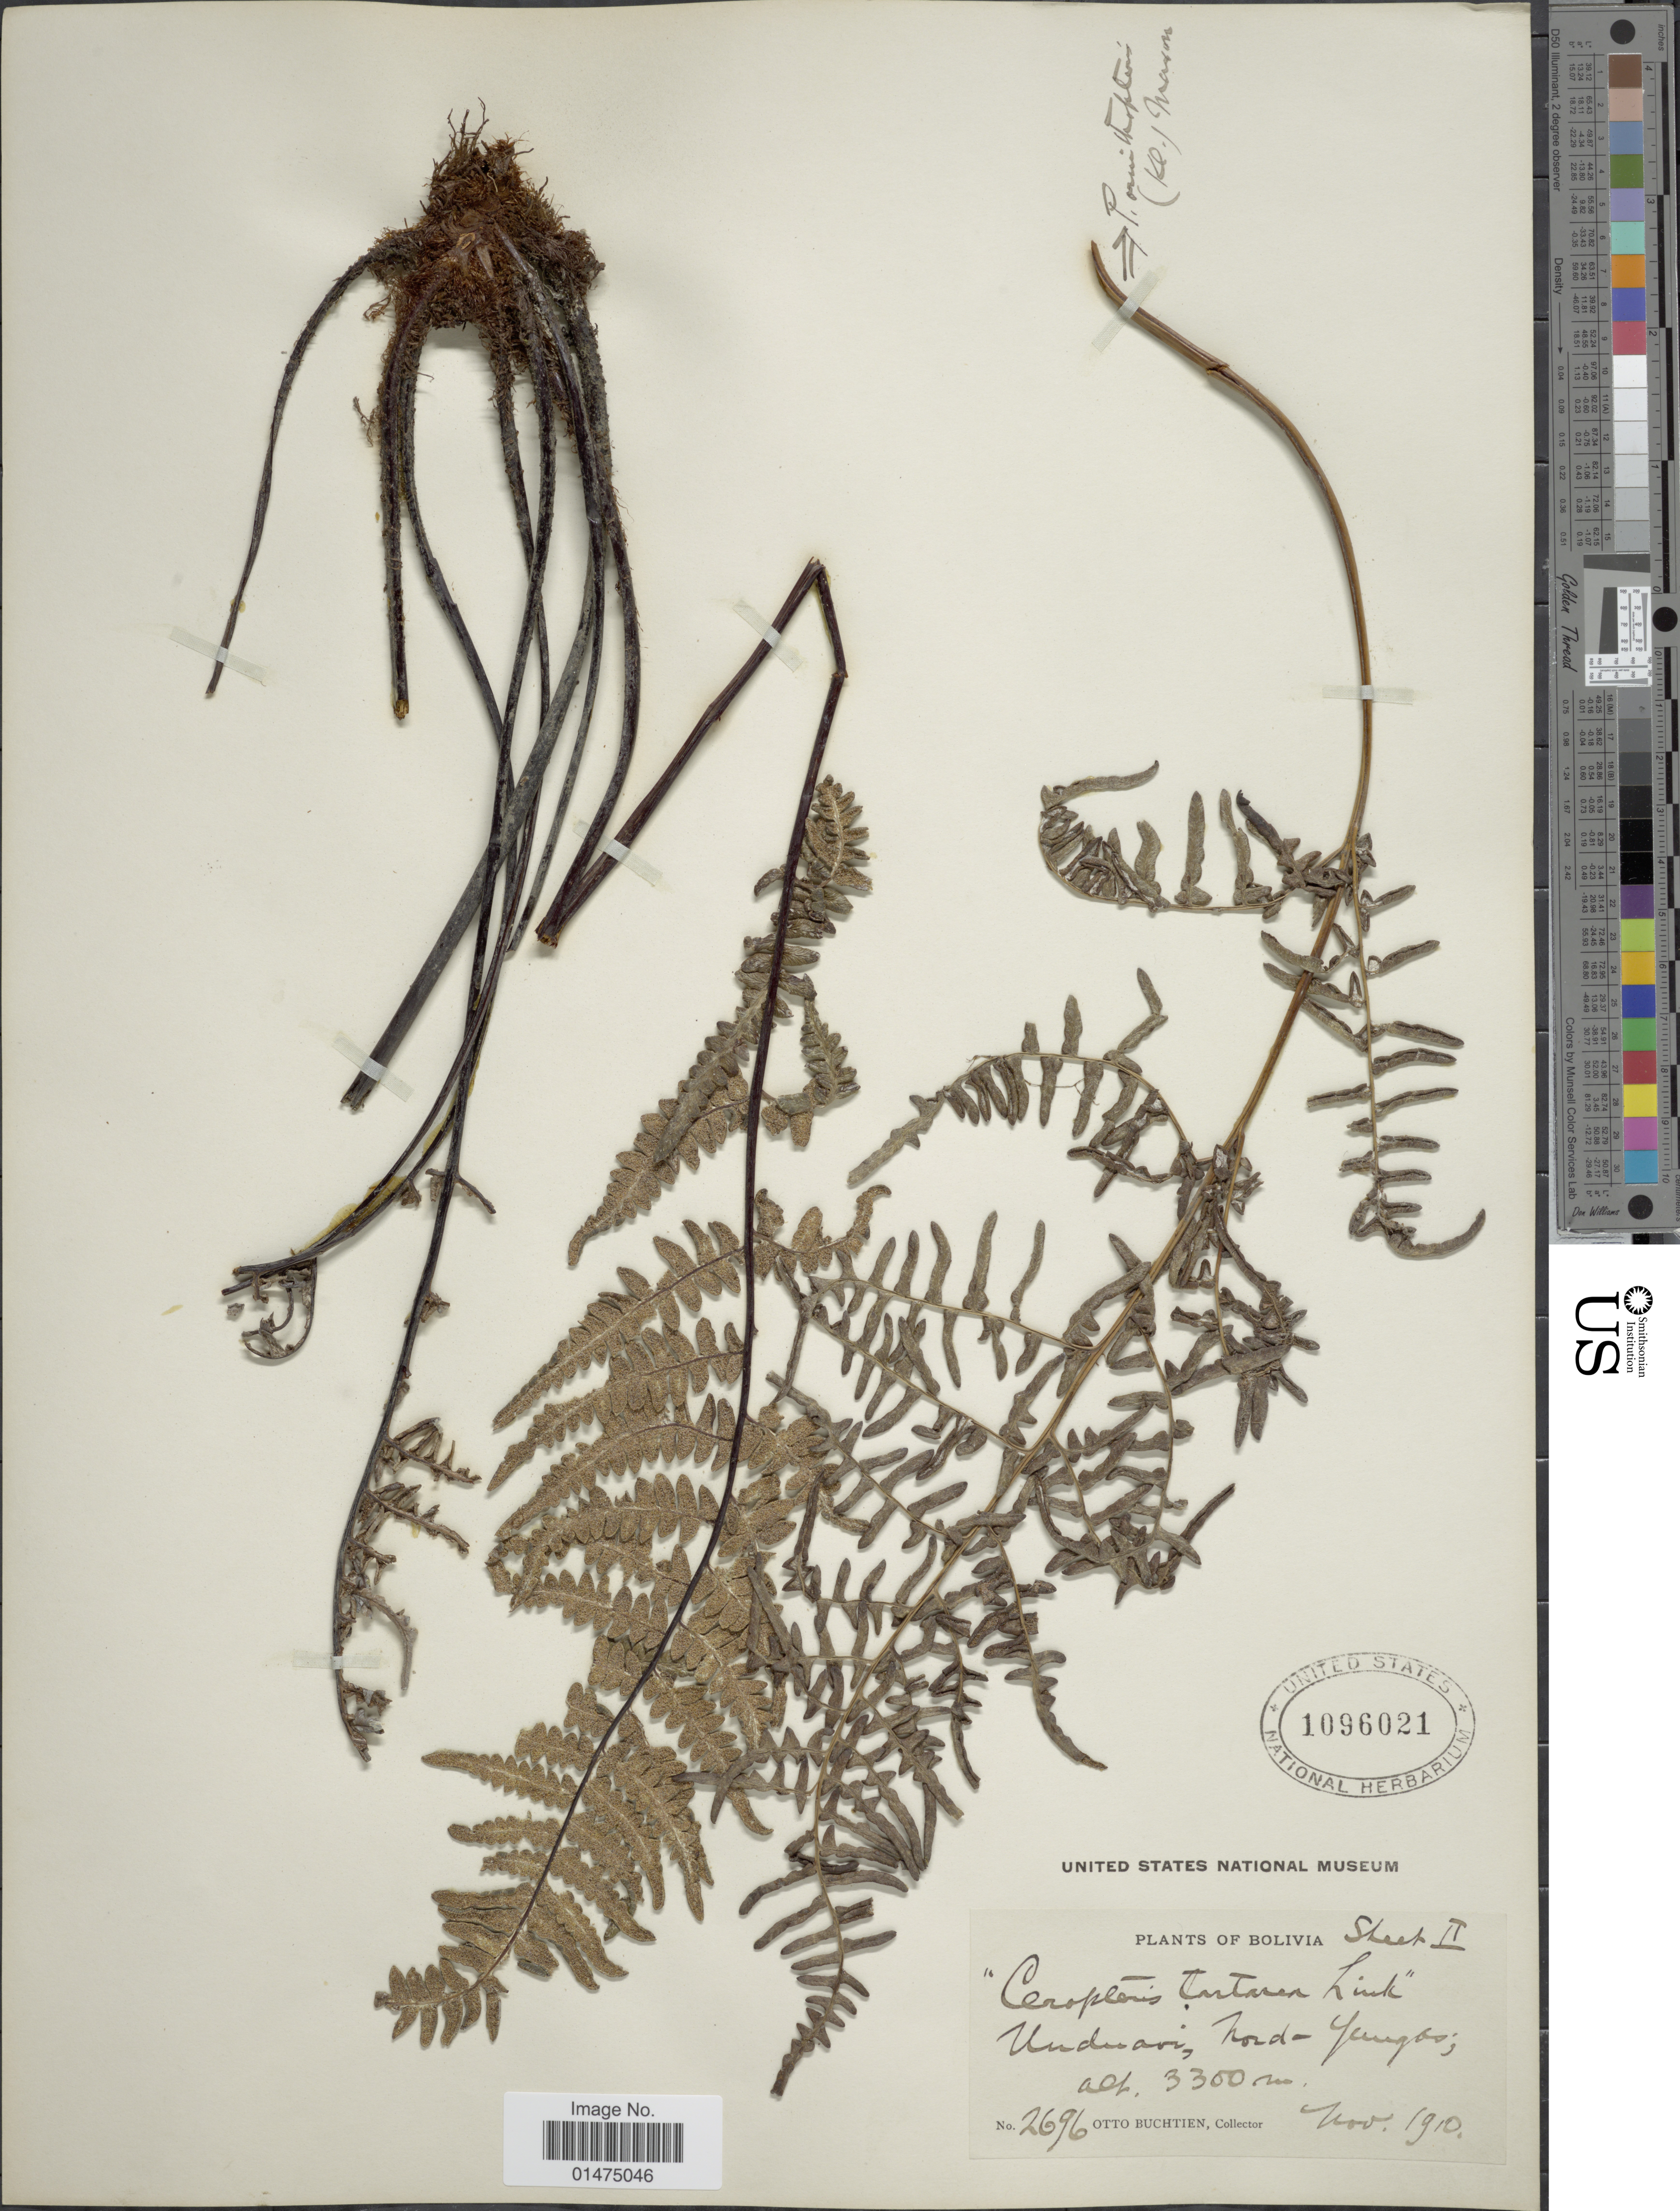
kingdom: Plantae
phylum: Tracheophyta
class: Polypodiopsida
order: Polypodiales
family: Pteridaceae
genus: Pityrogramma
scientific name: Pityrogramma ebenea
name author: (L.) Proctor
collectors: O. Buchtien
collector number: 2696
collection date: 1910-11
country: Bolivia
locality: Unduavi: Nord-Yungas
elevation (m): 3300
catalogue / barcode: US 1096021